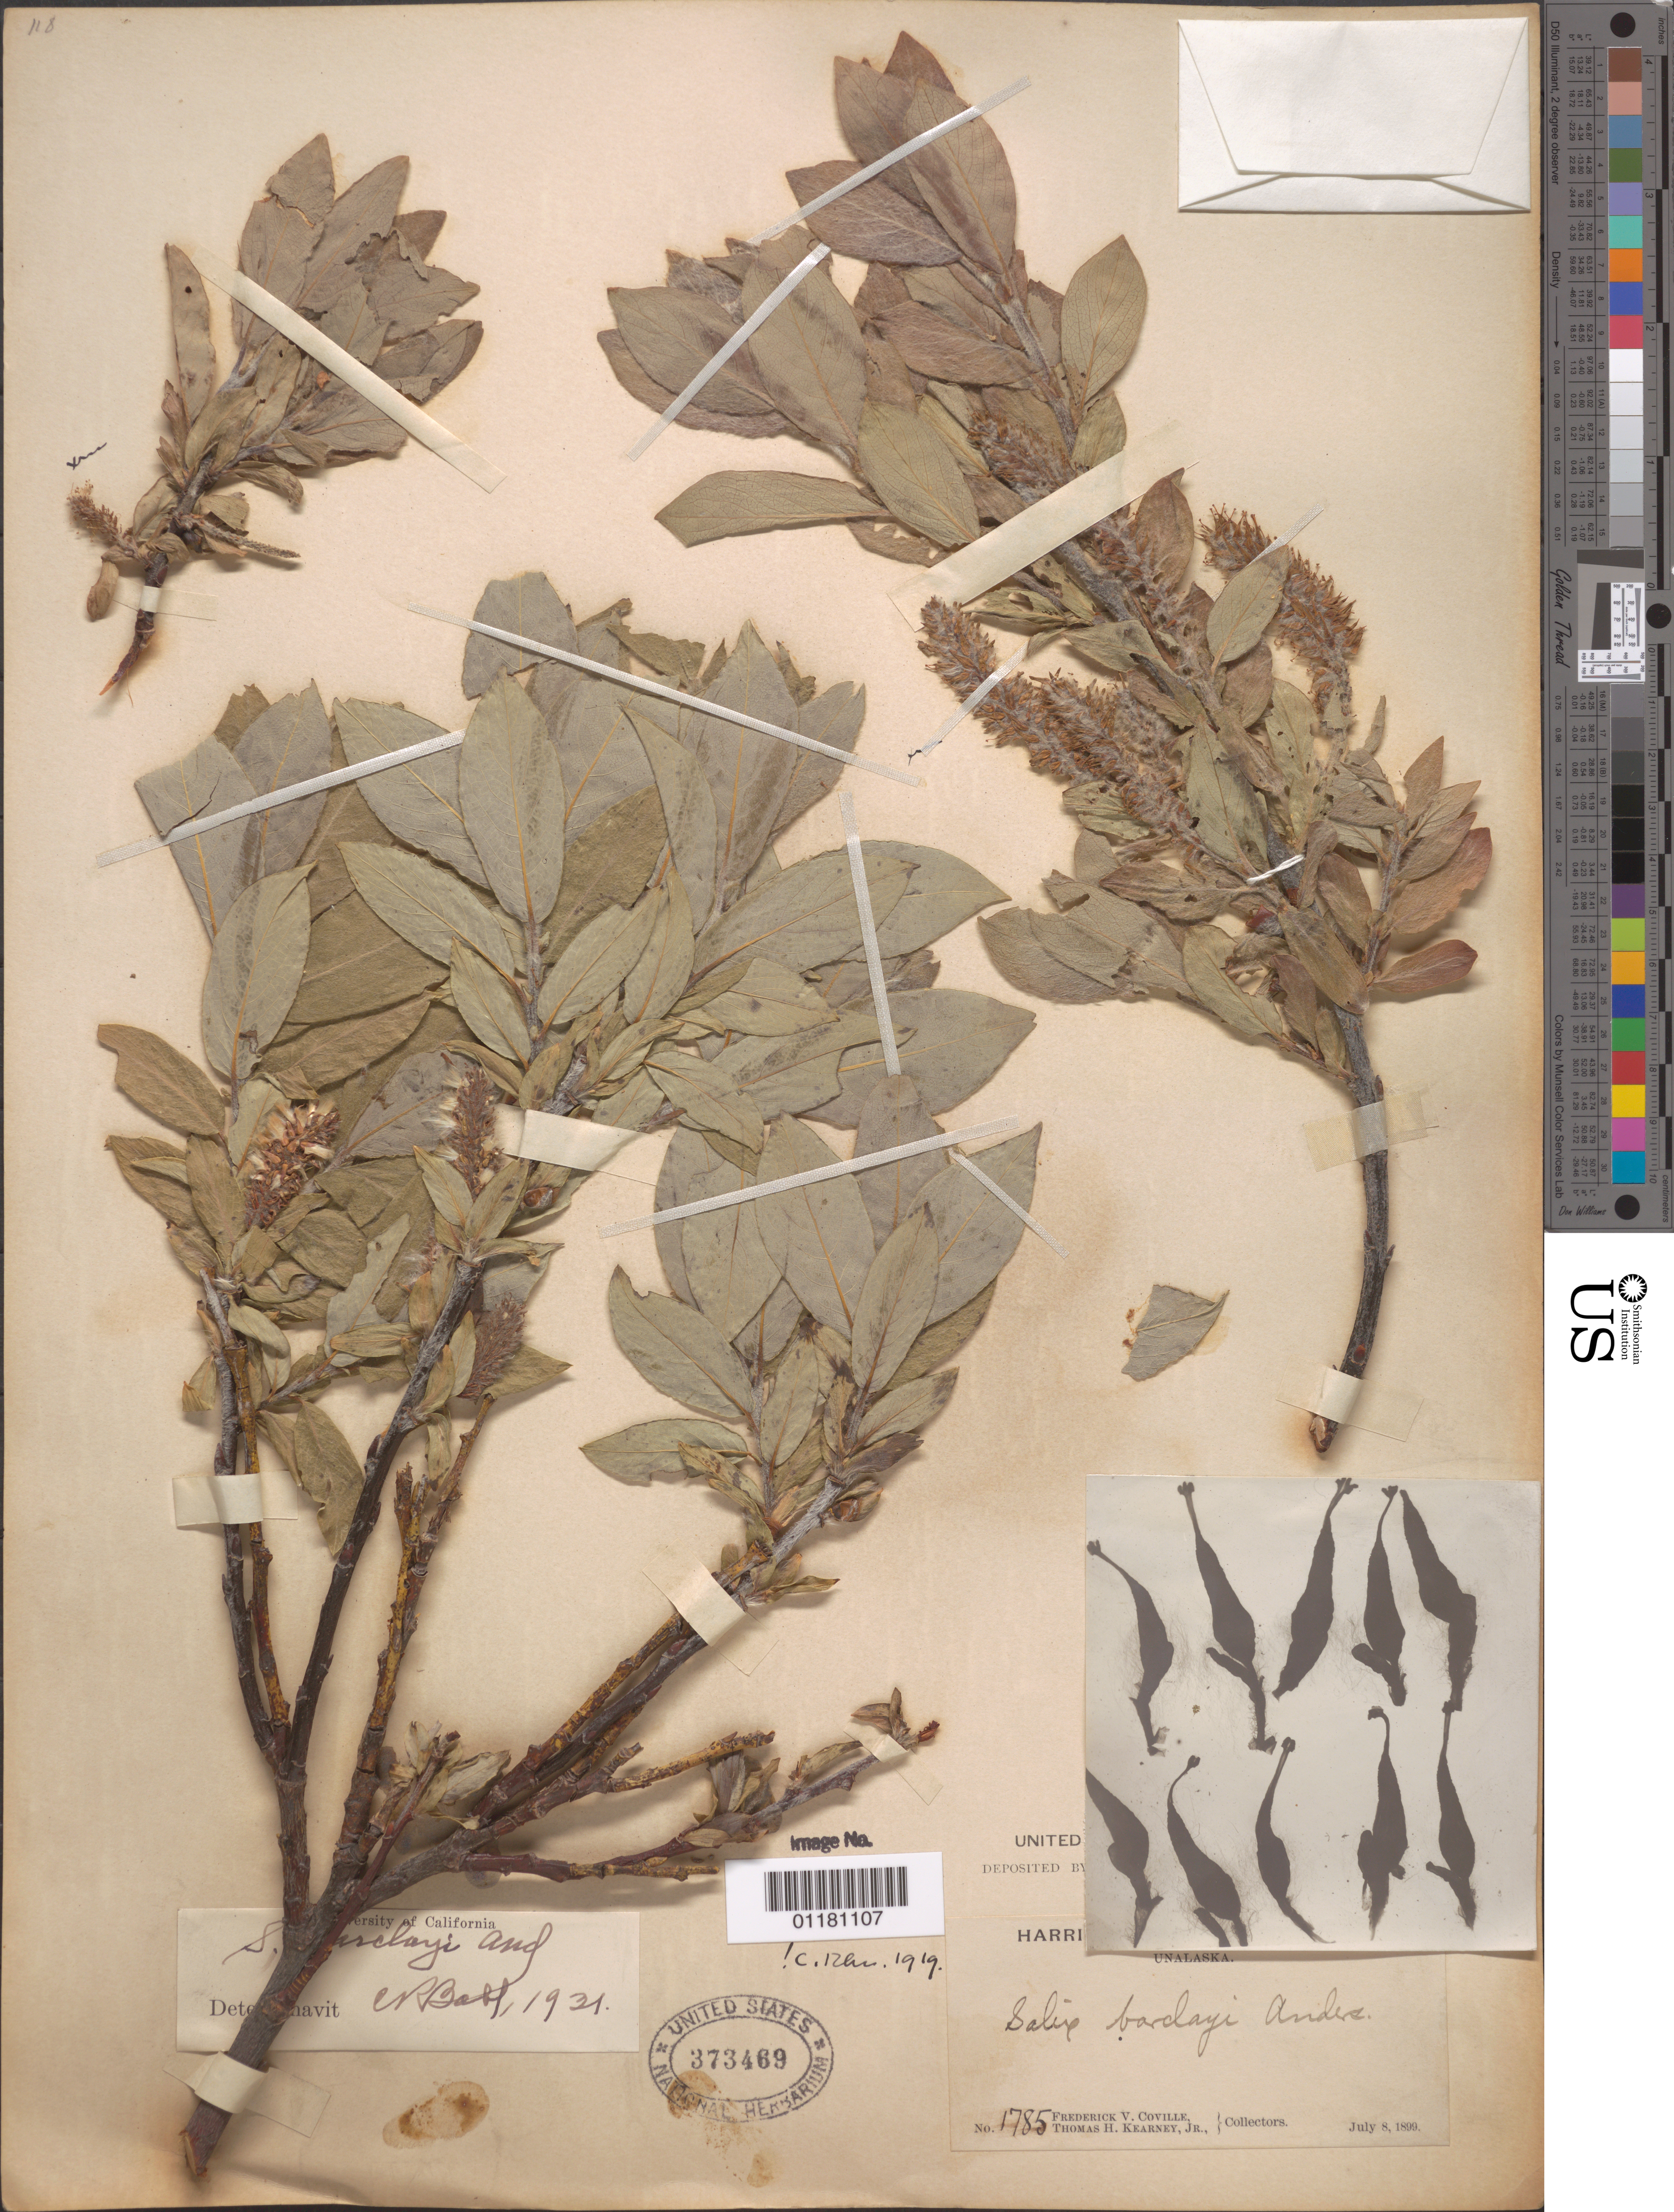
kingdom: Plantae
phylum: Tracheophyta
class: Magnoliopsida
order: Malpighiales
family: Salicaceae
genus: Salix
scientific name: Salix barclayi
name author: Andersson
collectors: F. V. Coville & F. Funston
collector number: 1785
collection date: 1899-07-08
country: United States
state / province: Alaska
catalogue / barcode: US 373469